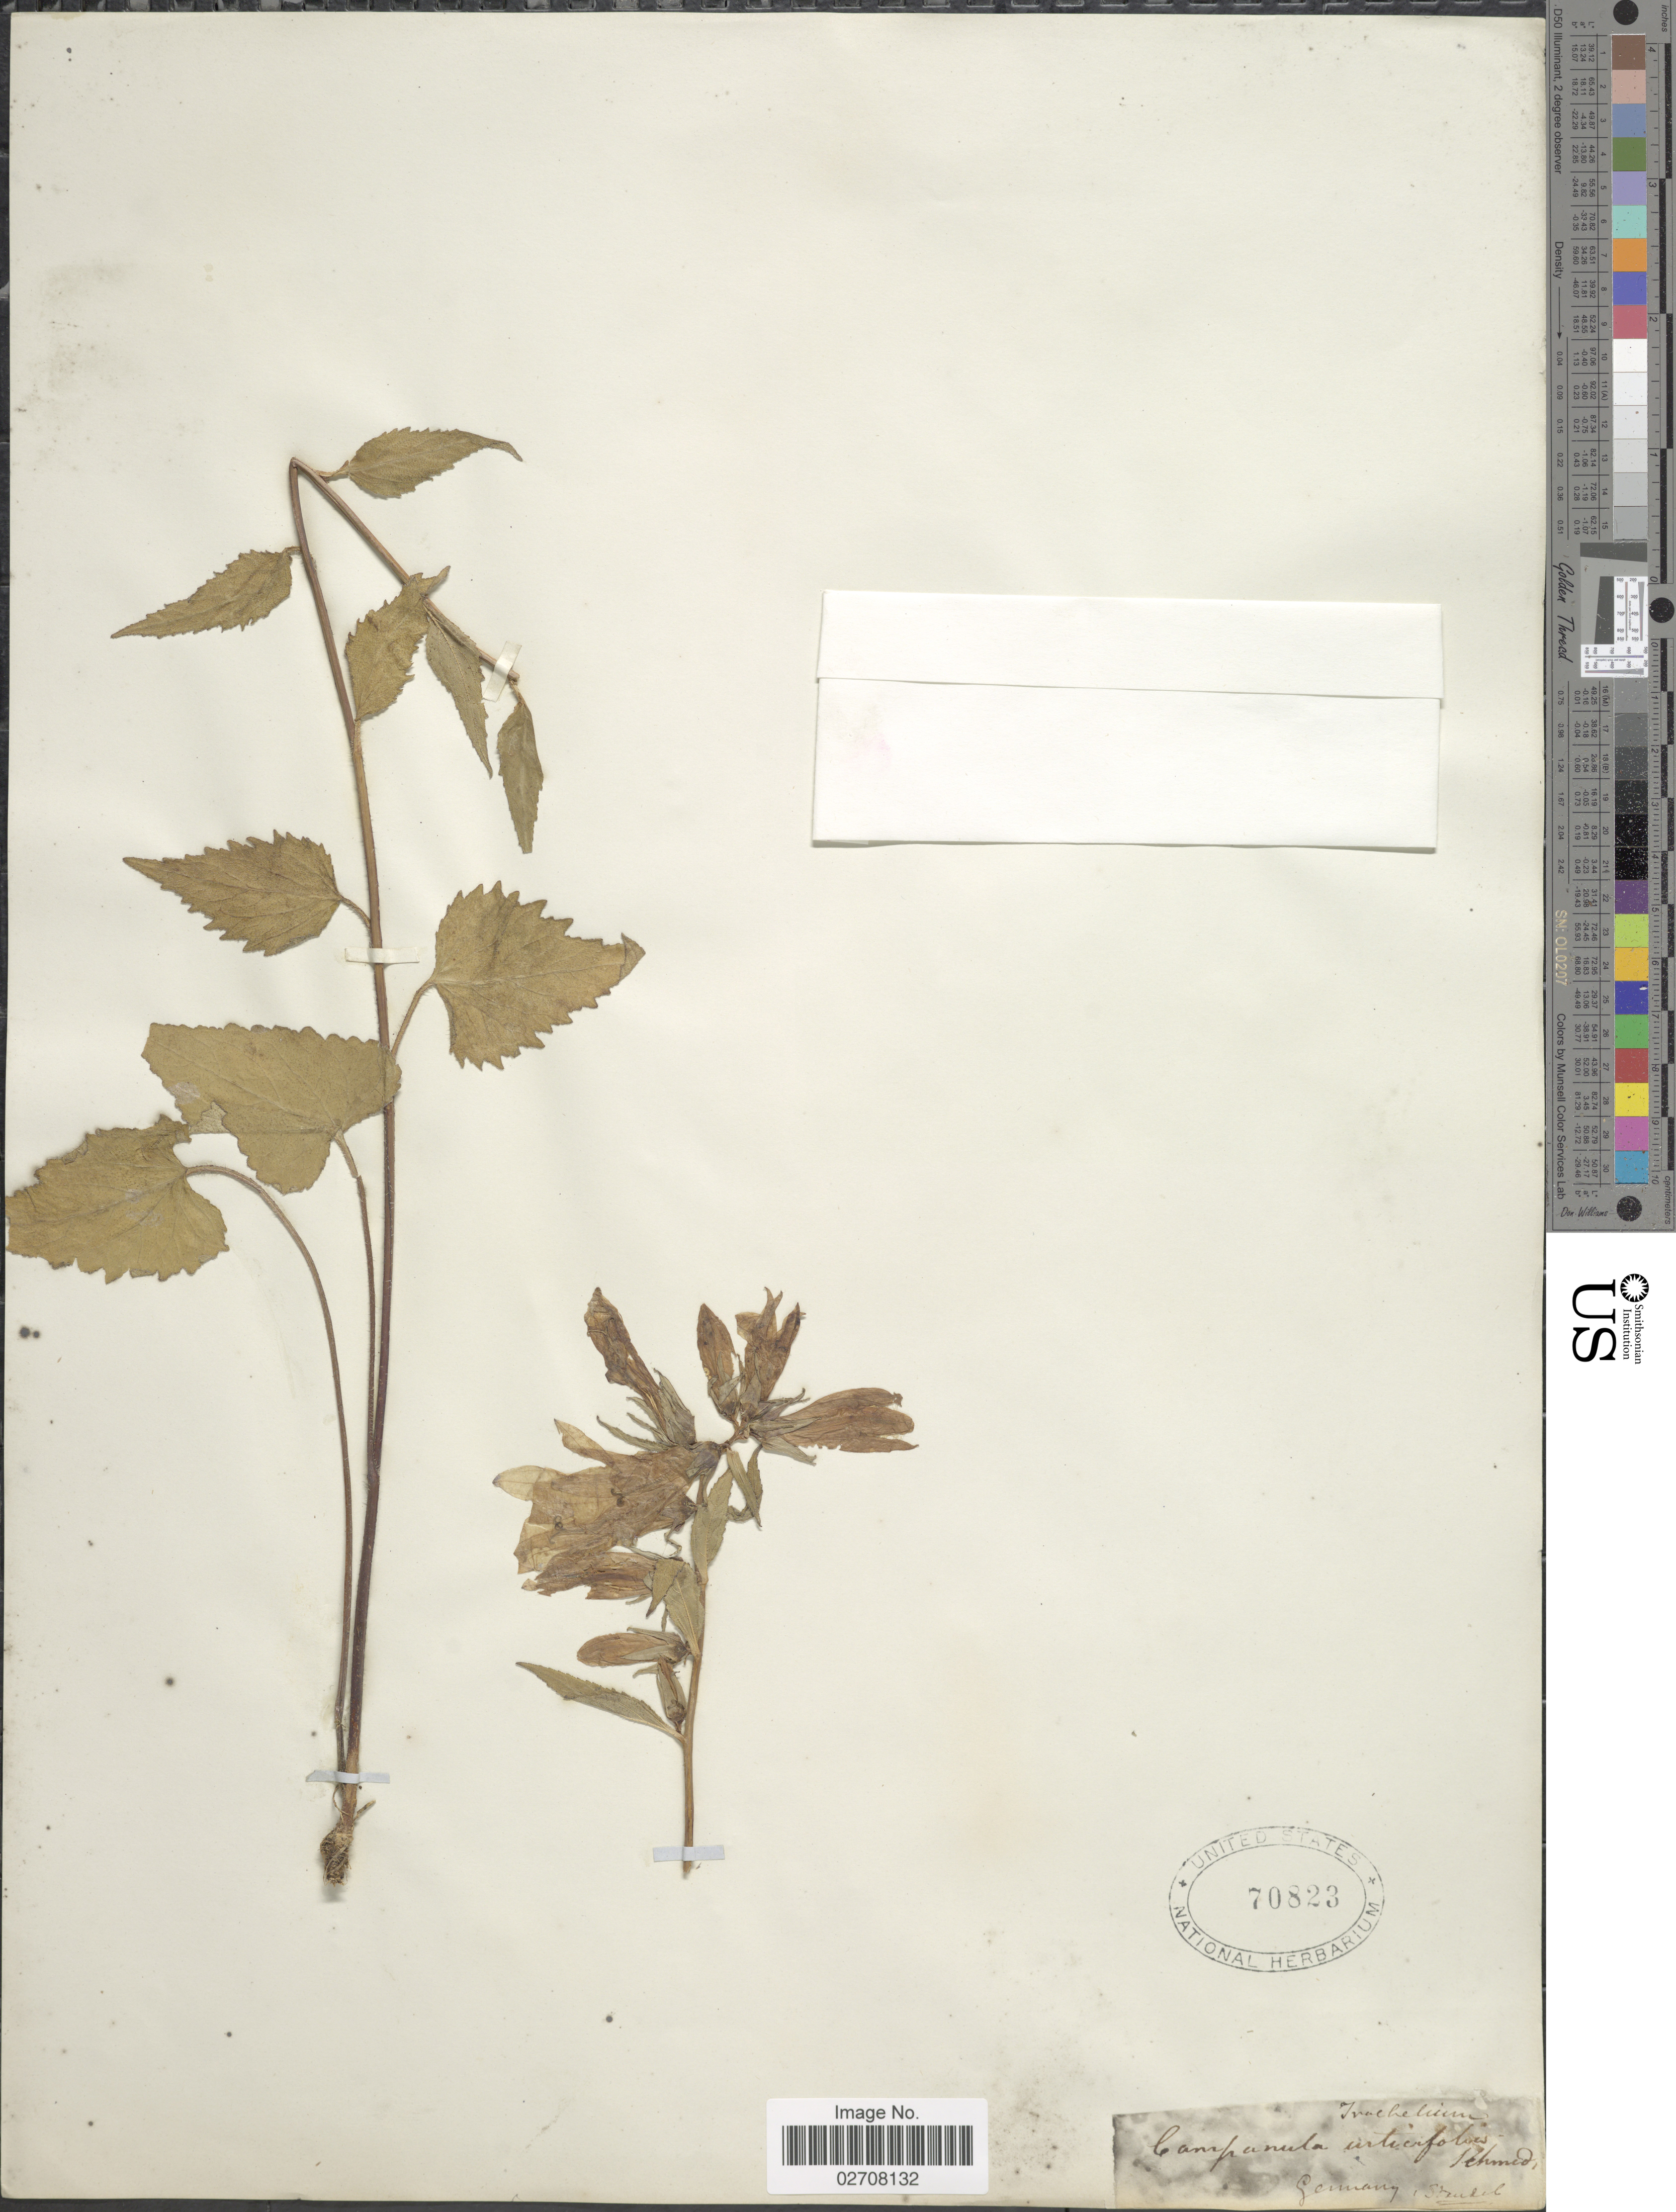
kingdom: Plantae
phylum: Tracheophyta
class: Magnoliopsida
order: Asterales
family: Campanulaceae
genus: Campanula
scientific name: Campanula trachelium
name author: L.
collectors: Steudel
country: Germany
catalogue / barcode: US 70823